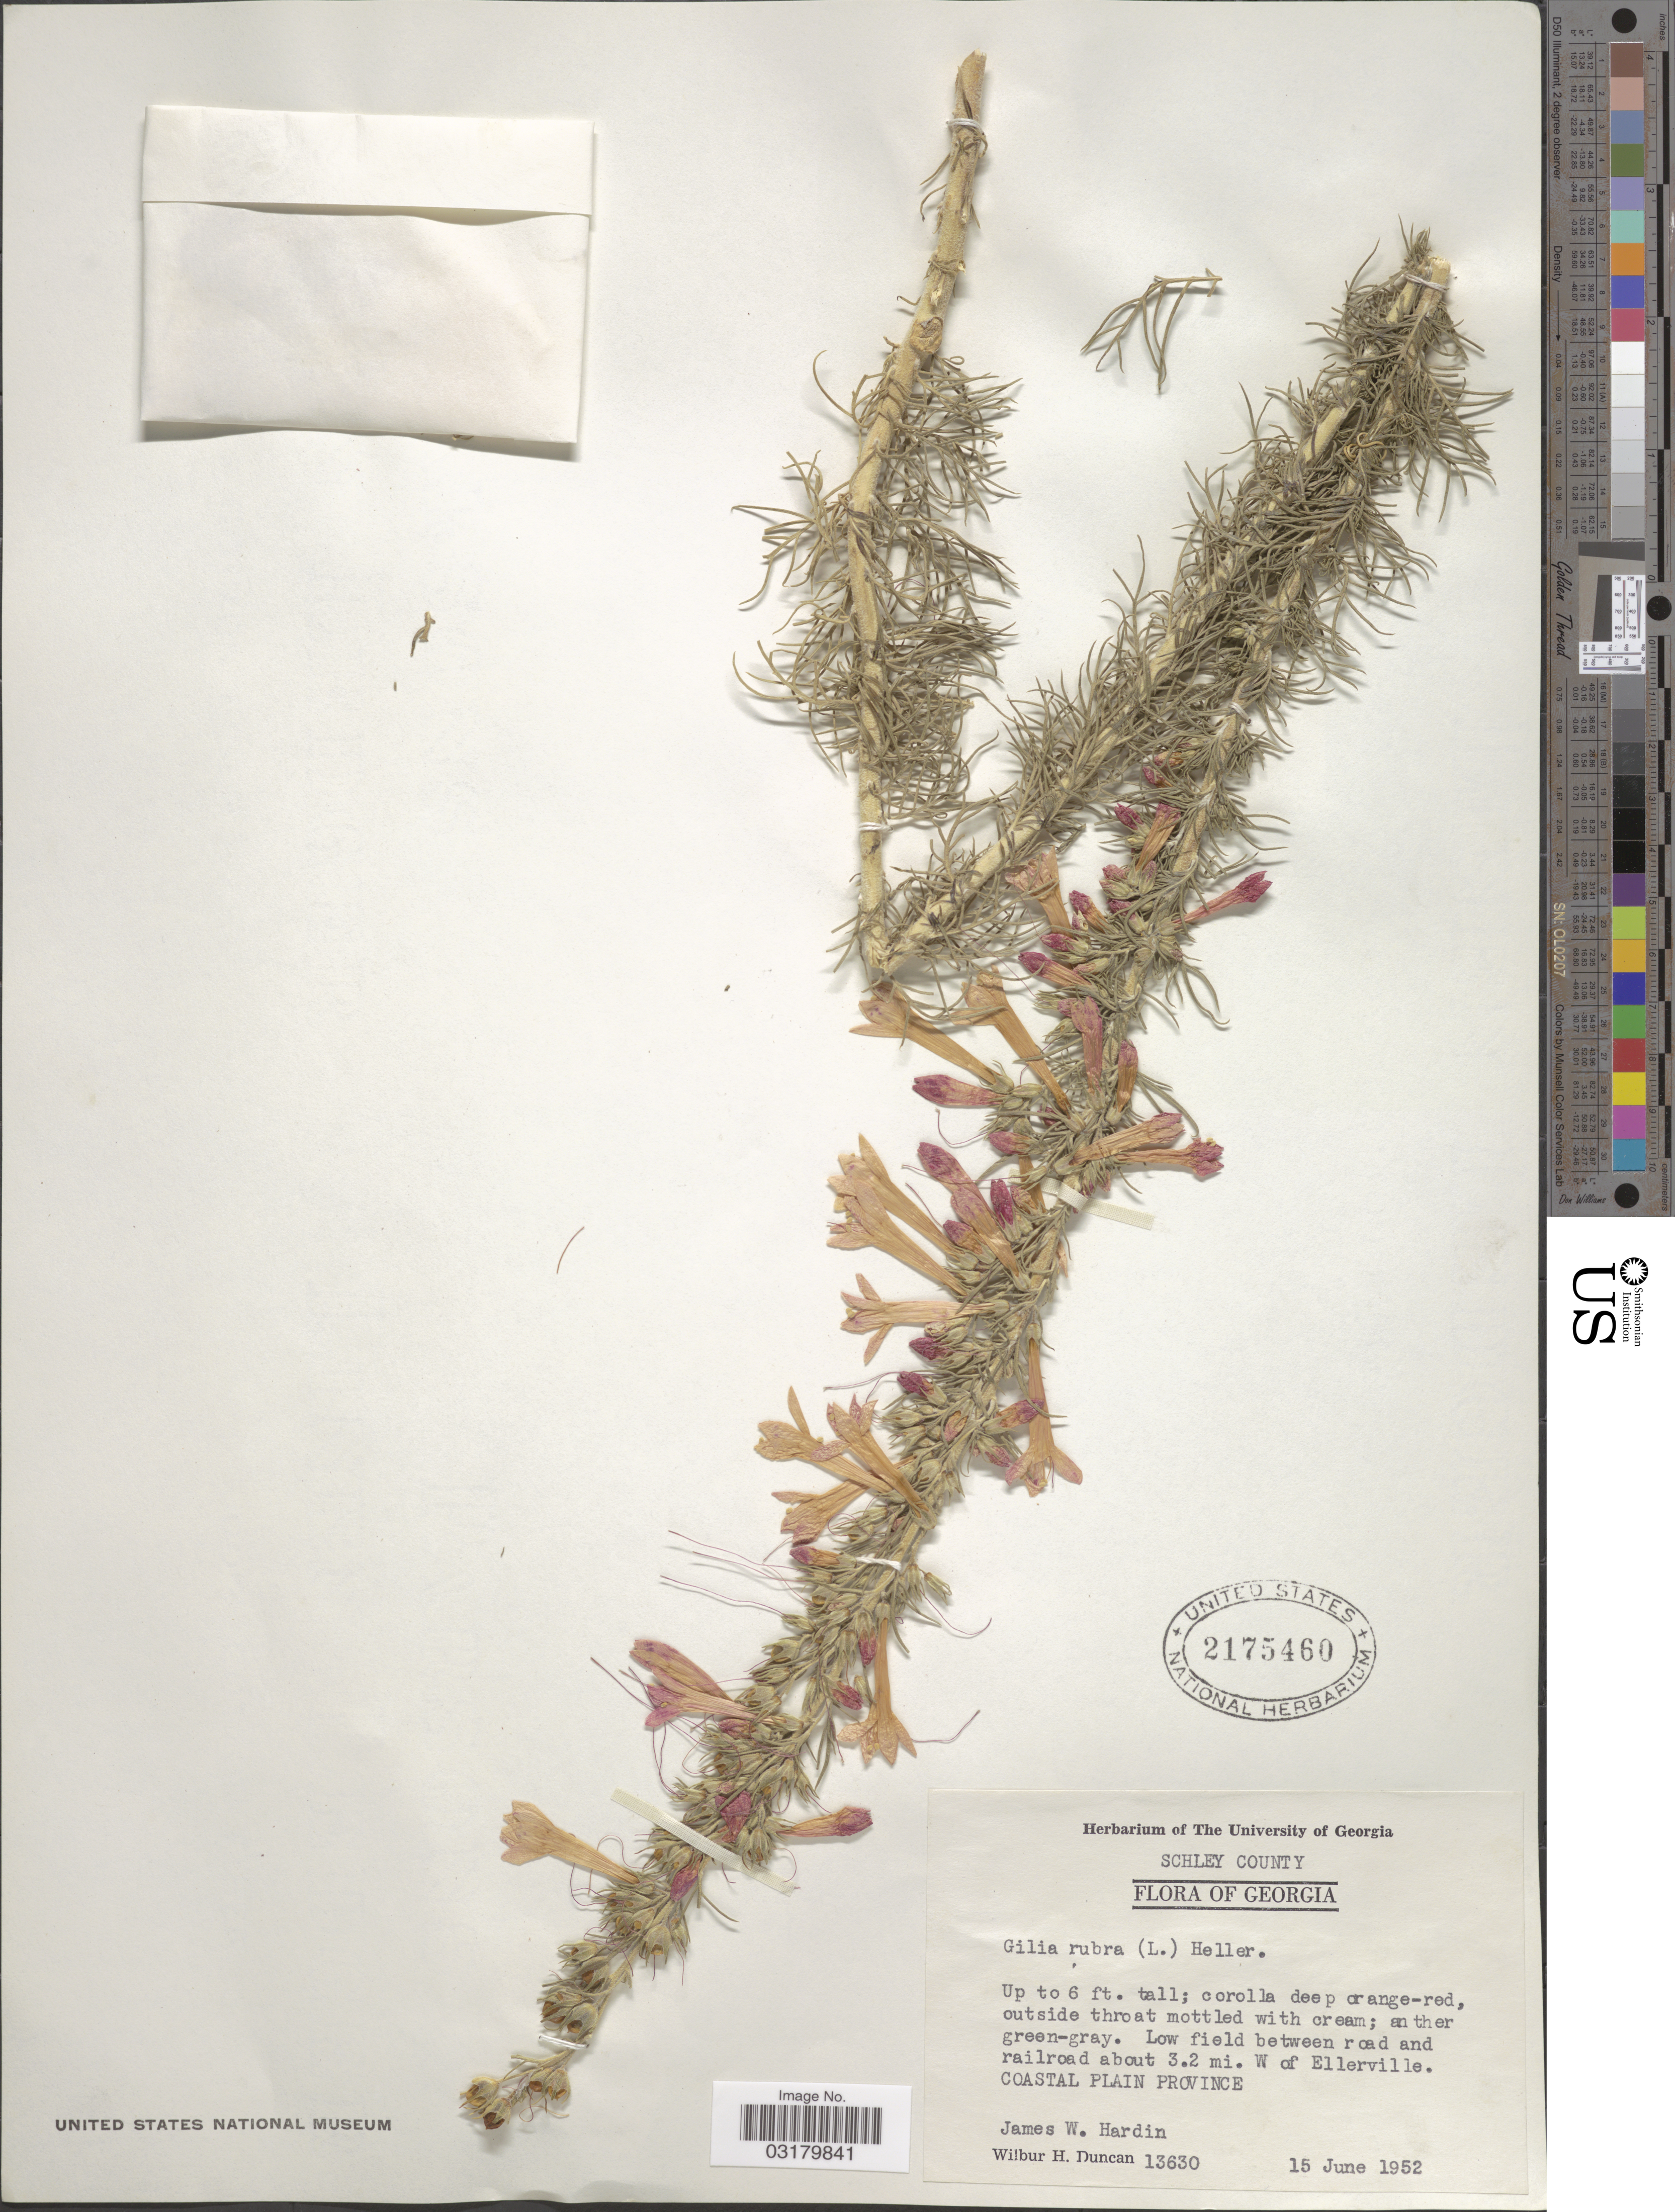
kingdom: Plantae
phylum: Tracheophyta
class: Magnoliopsida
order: Ericales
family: Polemoniaceae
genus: Ipomopsis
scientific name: Ipomopsis rubra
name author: (L.) Wherry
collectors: J. W. Hardin & W. H. Duncan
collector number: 13630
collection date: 1952-06-15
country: United States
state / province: Georgia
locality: Schley County. Low field between road and railroad about 3.2 mi. W of Ellerville Coastal Plain Province.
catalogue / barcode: US 2175460